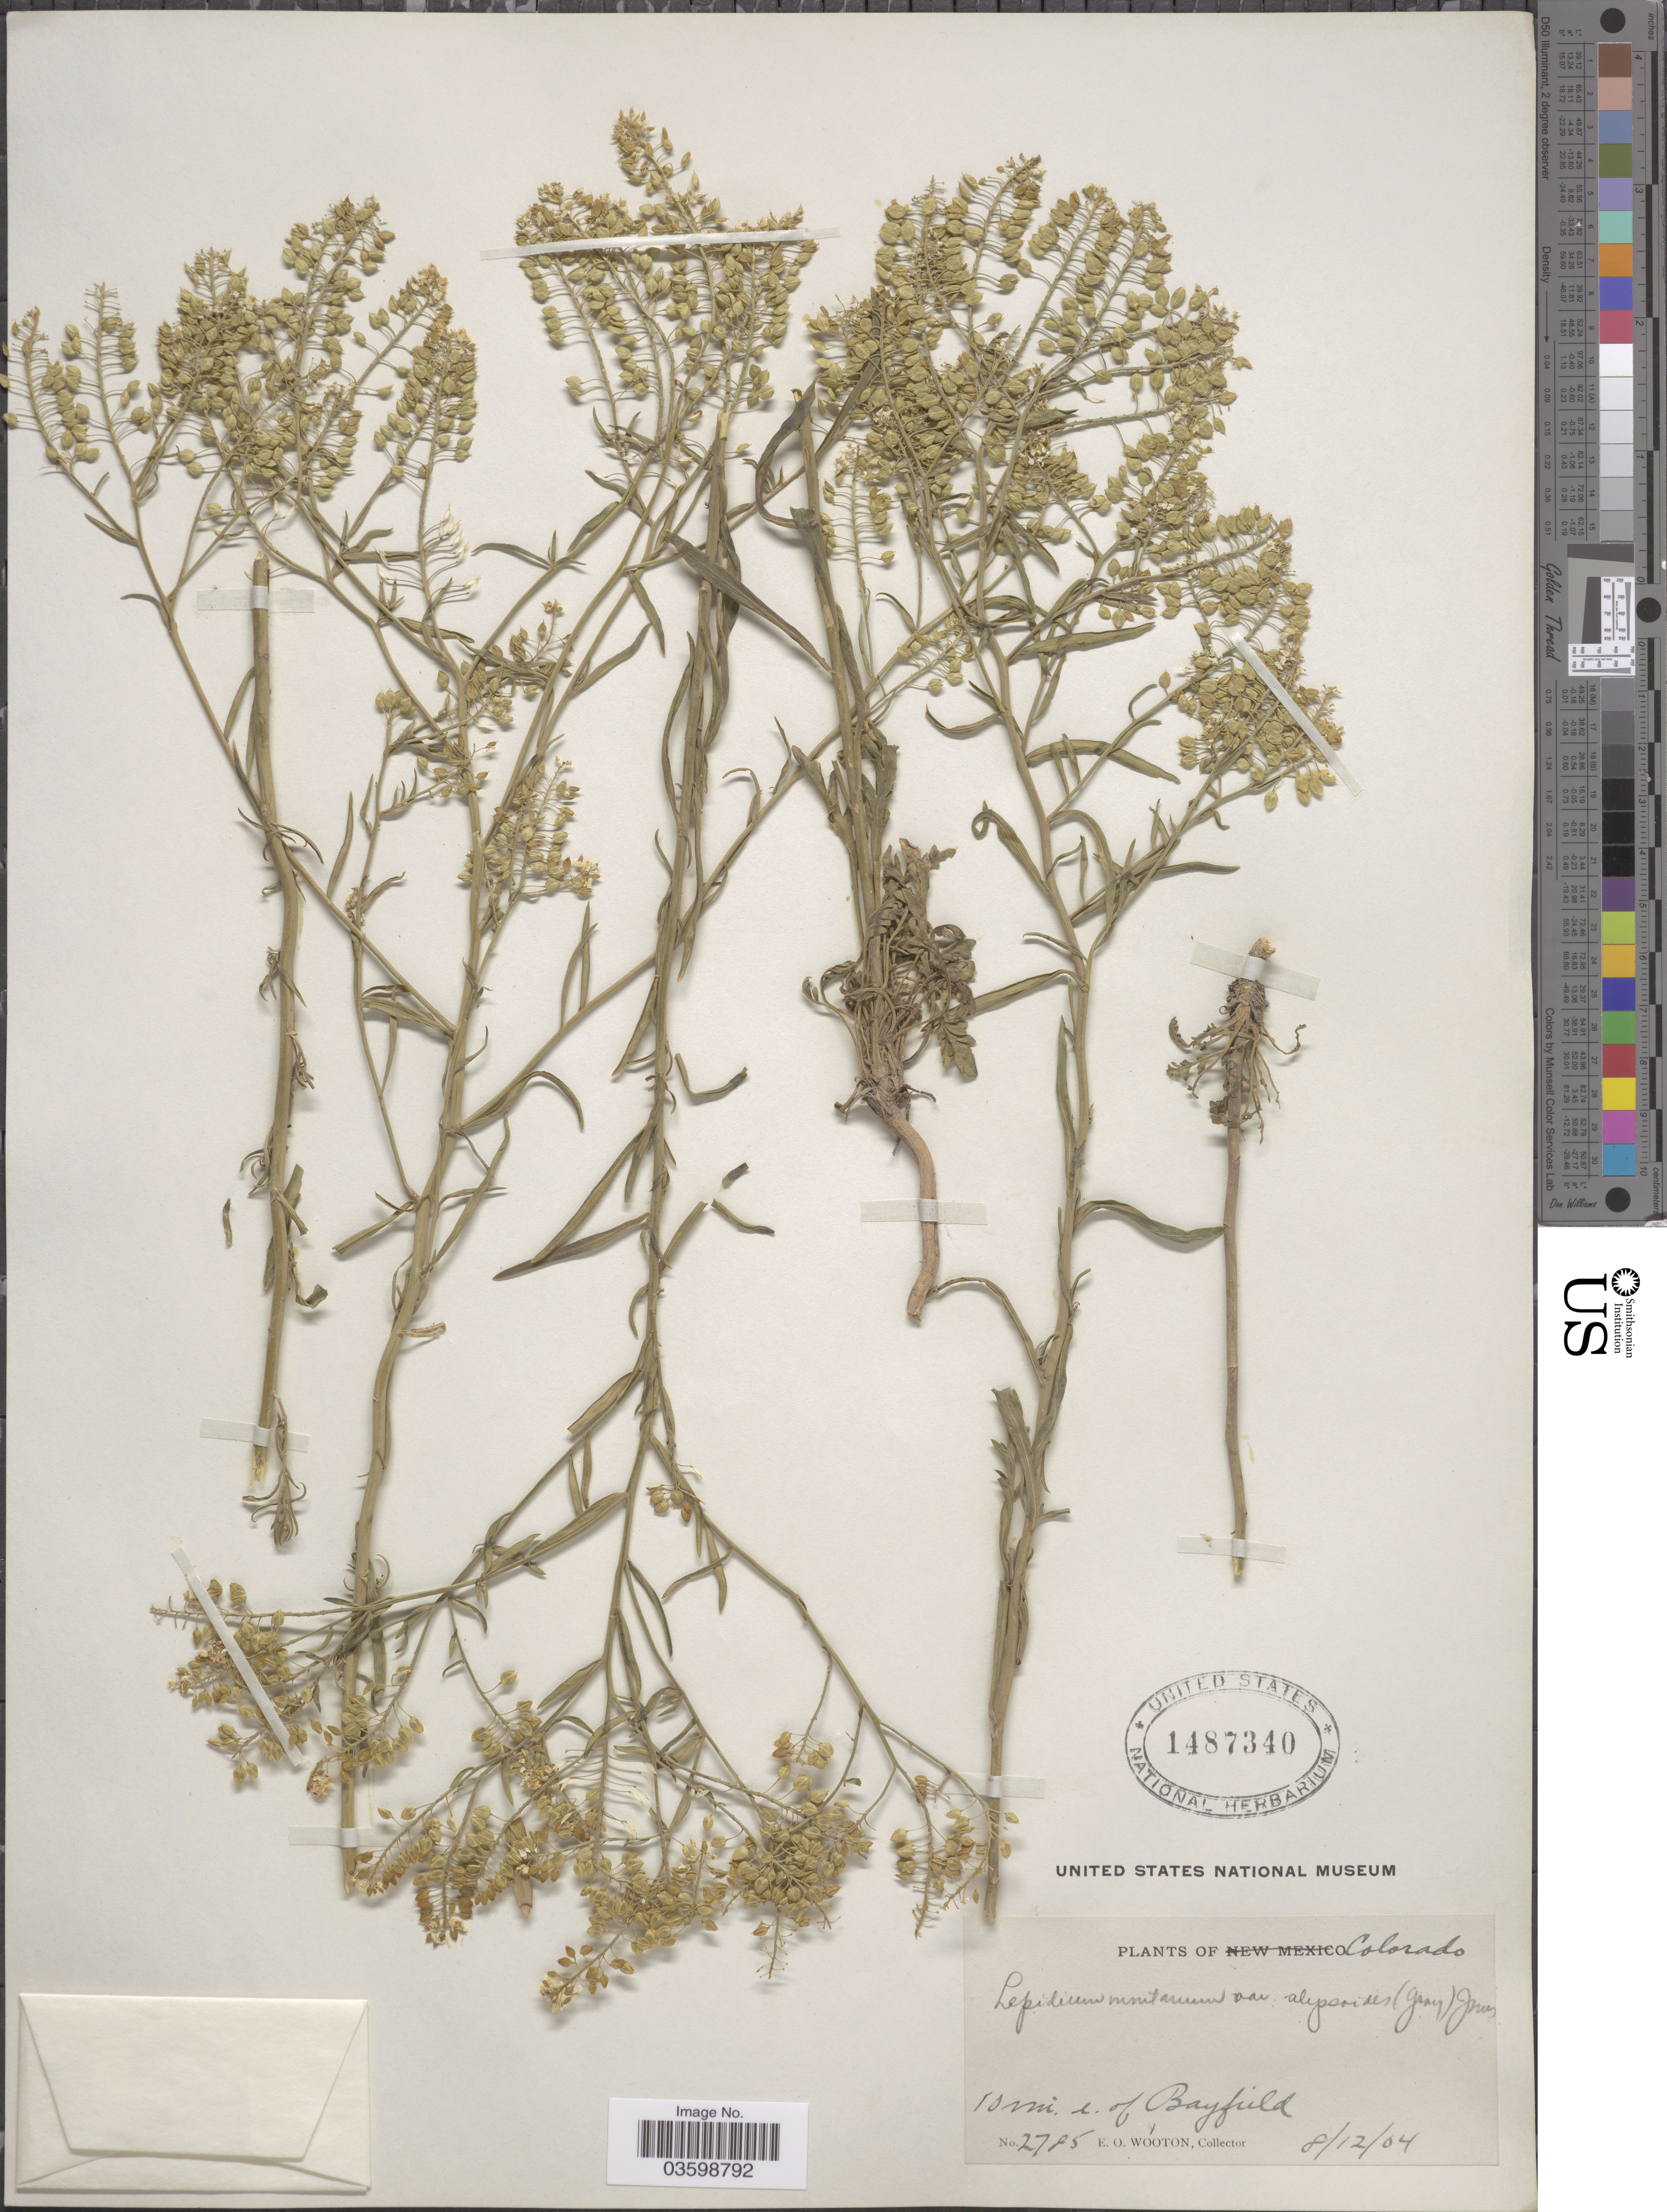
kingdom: Plantae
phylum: Tracheophyta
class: Magnoliopsida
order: Brassicales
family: Brassicaceae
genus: Lepidium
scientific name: Lepidium montanum var. alyssoides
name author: (A. Gray) M.E. Jones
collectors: E. O. Wooton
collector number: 2785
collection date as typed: Transcribed d/m/y: 12/8/4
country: United States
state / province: Colorado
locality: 10 mi. e. of Bayfield.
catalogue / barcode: US 1487340